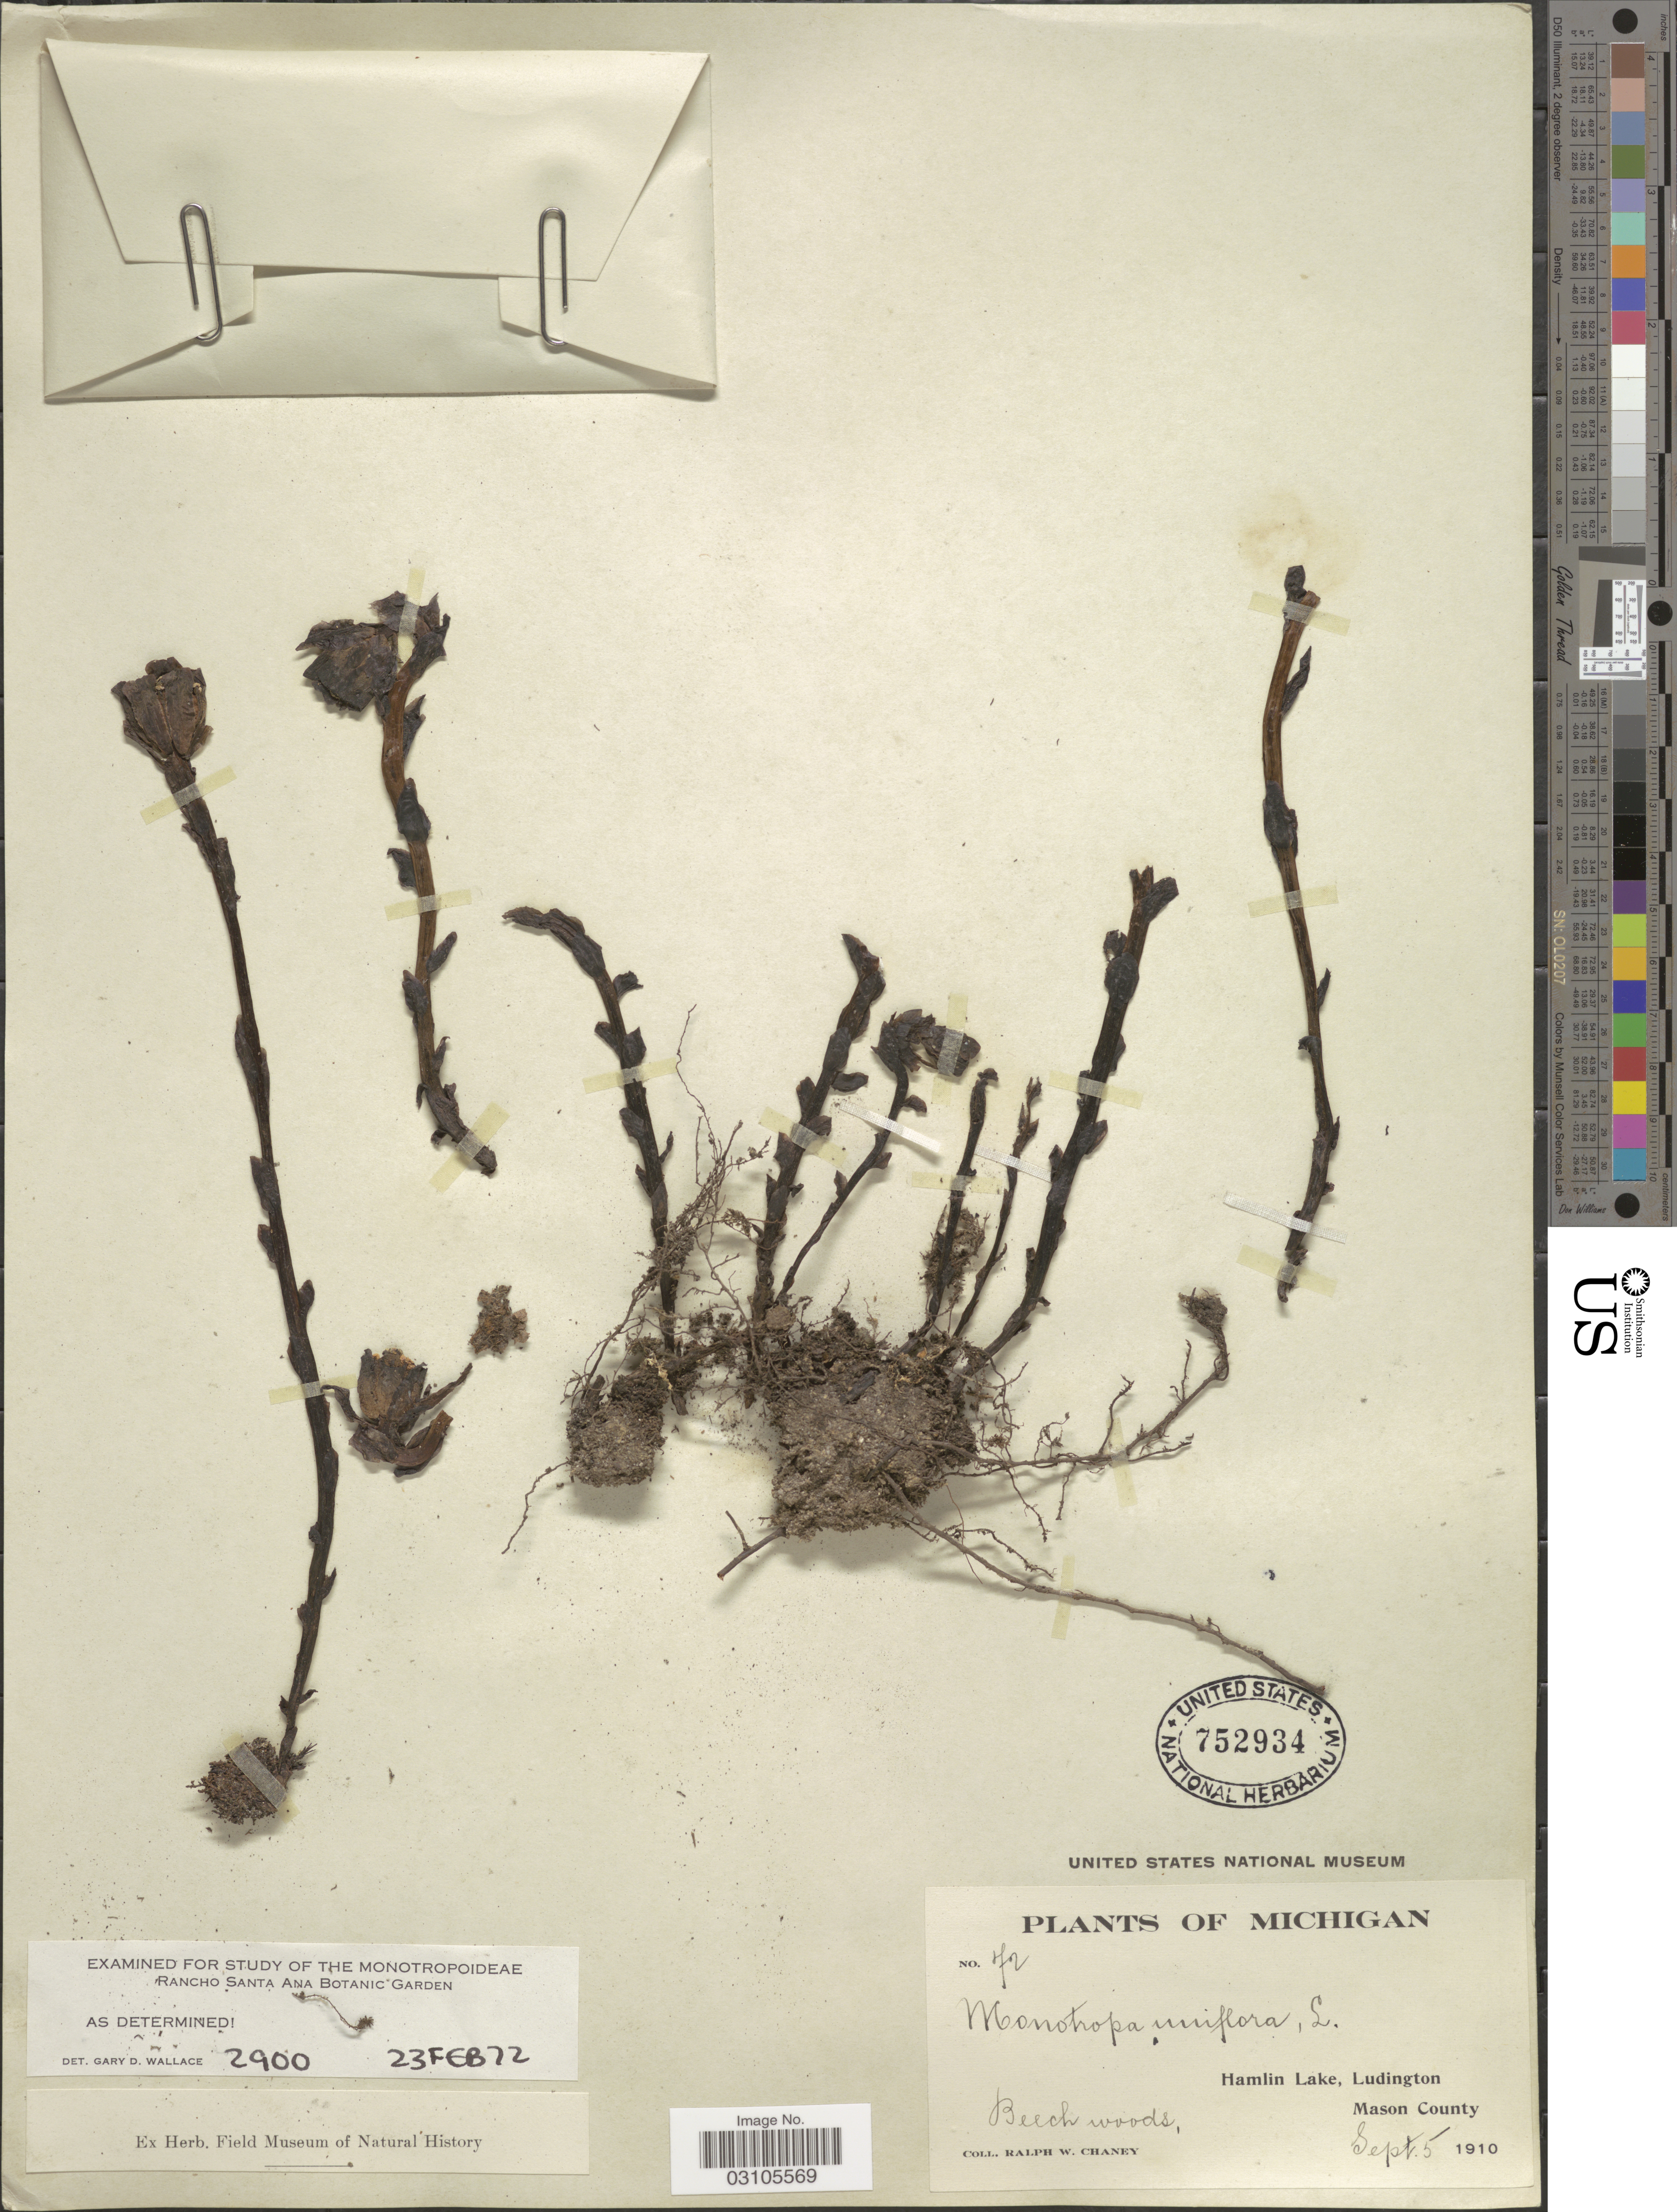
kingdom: Plantae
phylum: Tracheophyta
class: Magnoliopsida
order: Ericales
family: Ericaceae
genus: Monotropa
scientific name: Monotropa uniflora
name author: L.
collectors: R. Chaney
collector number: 72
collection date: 1910-09-05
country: United States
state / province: Michigan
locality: Hamlin Lake, Ludington. Mason County. Beech woods.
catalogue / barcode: US 752934